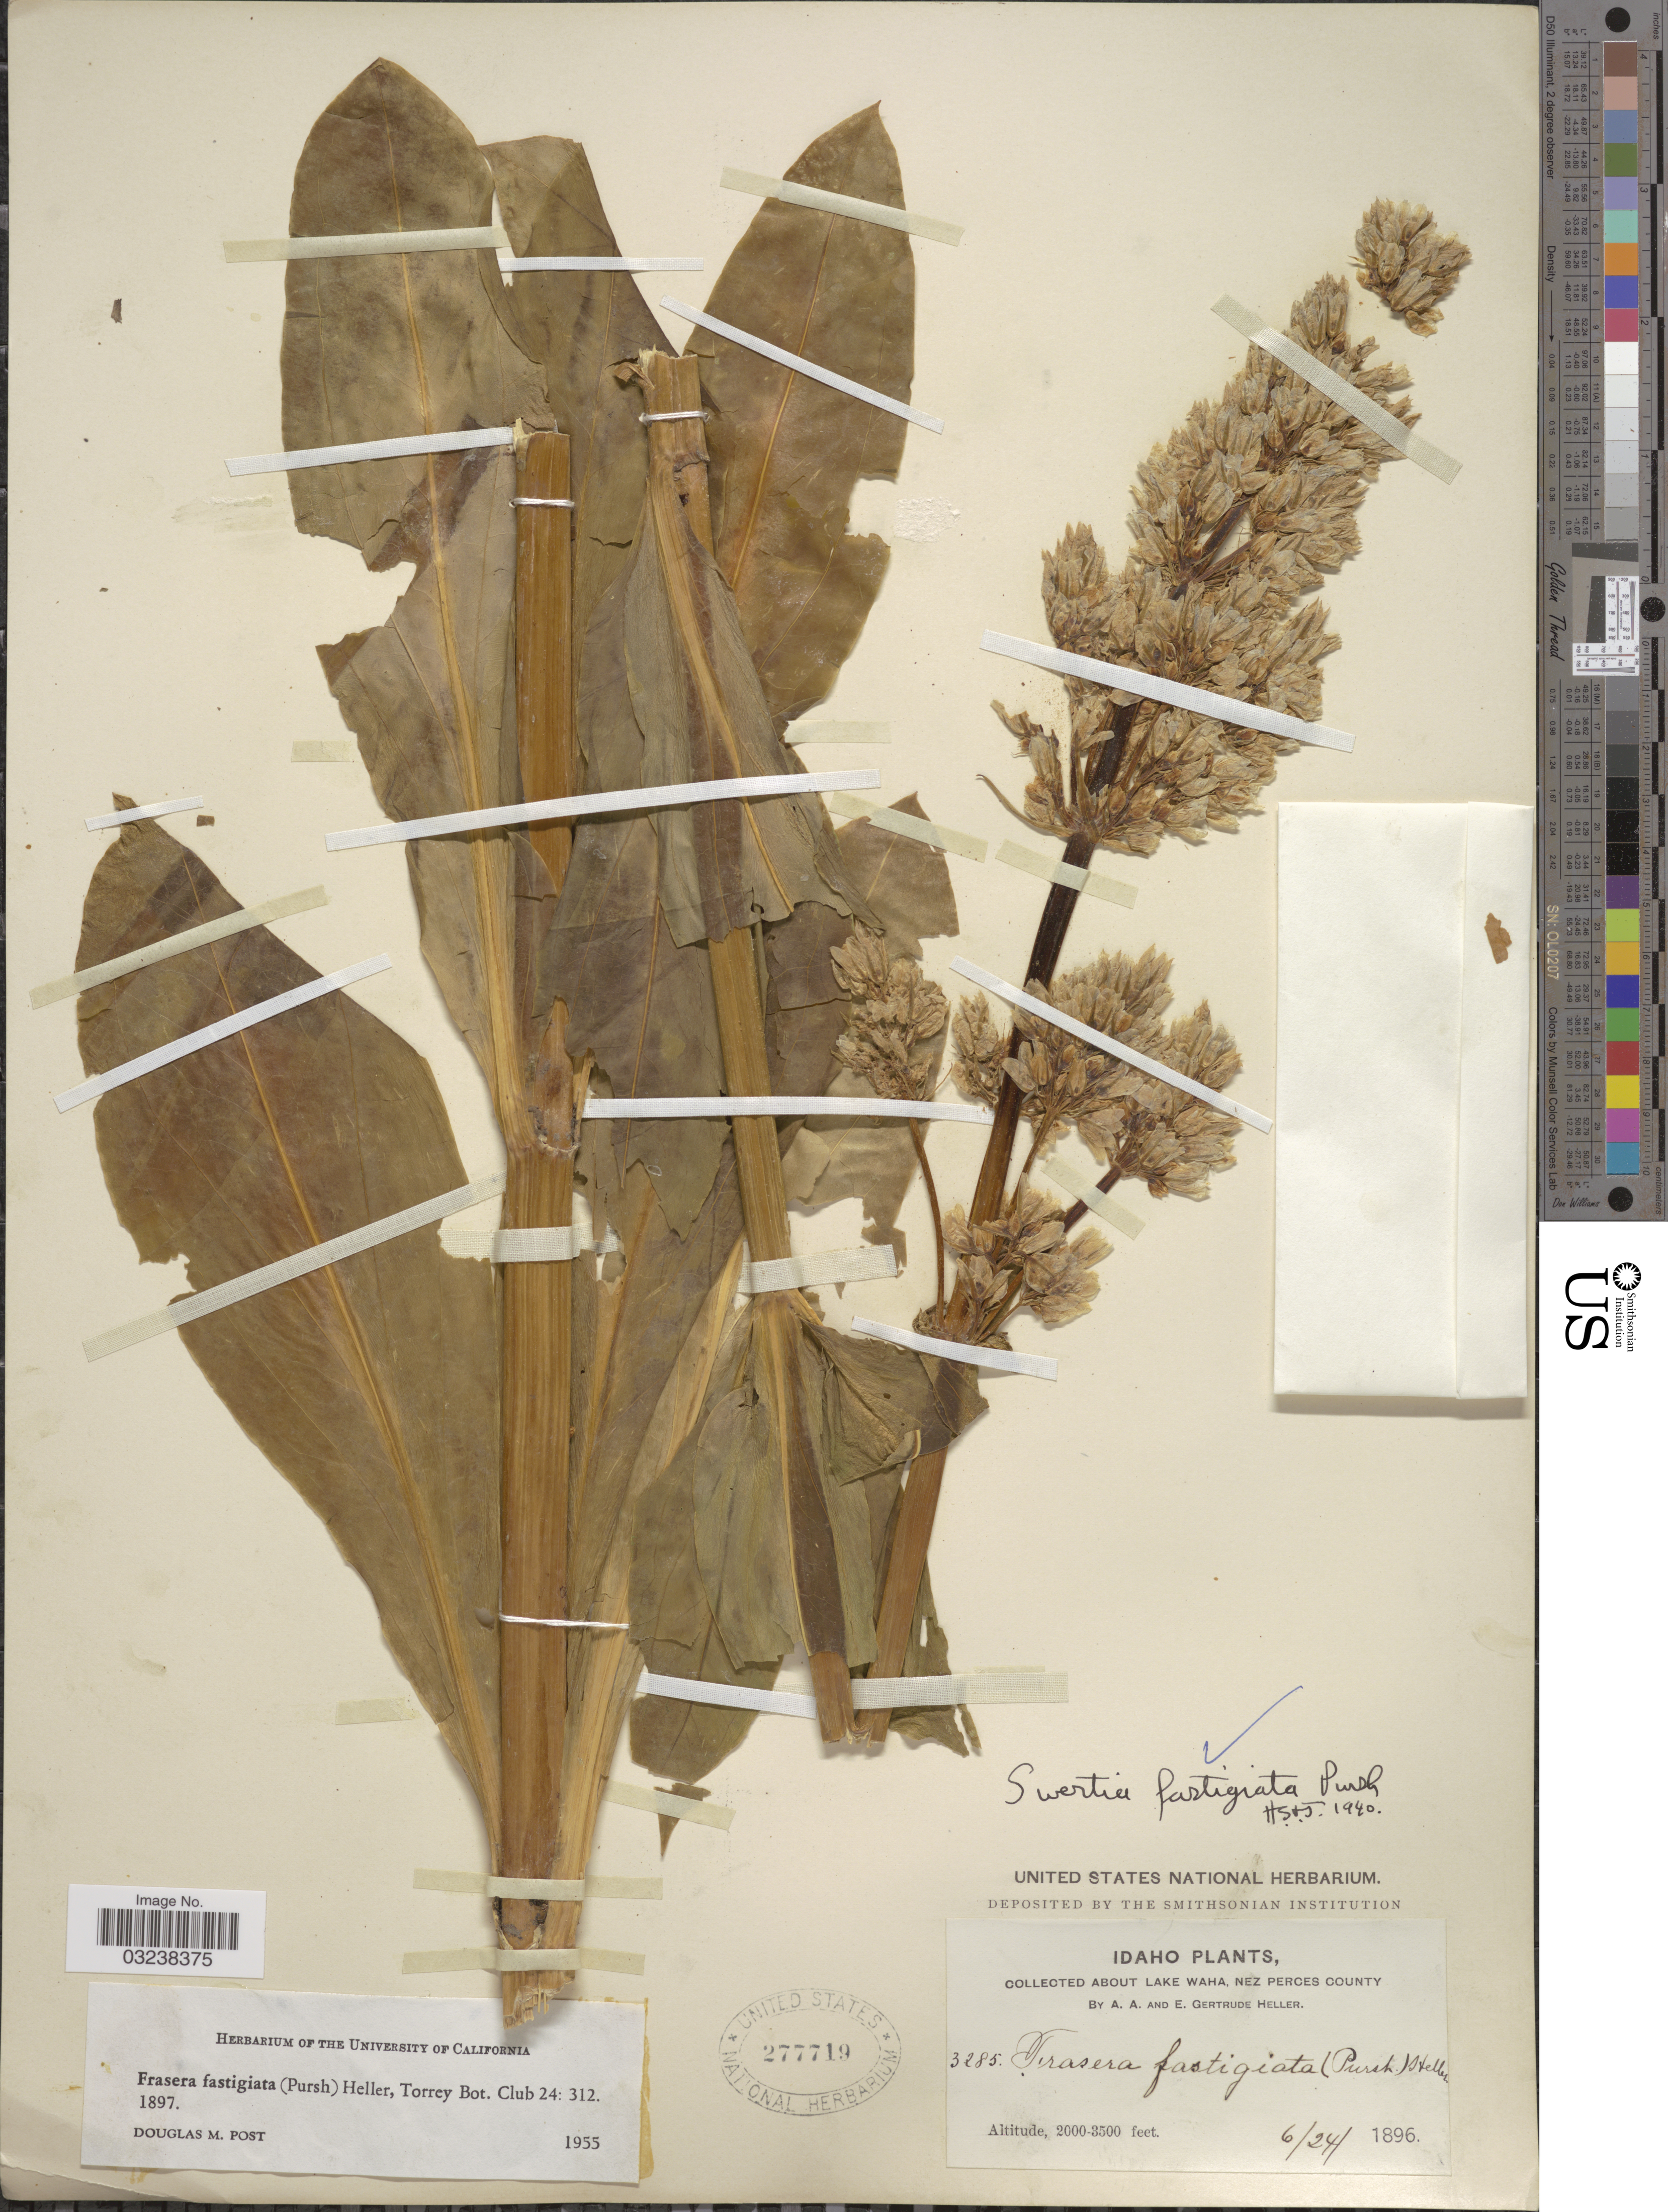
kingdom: Plantae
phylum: Tracheophyta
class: Magnoliopsida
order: Gentianales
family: Gentianaceae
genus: Swertia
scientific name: Swertia fastigiata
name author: Pursh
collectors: A. A. Heller & E. G. Heller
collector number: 3285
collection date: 1896-06-24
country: United States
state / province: Idaho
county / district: Nez Perce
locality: About Lake Waha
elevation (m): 610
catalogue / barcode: US 277719